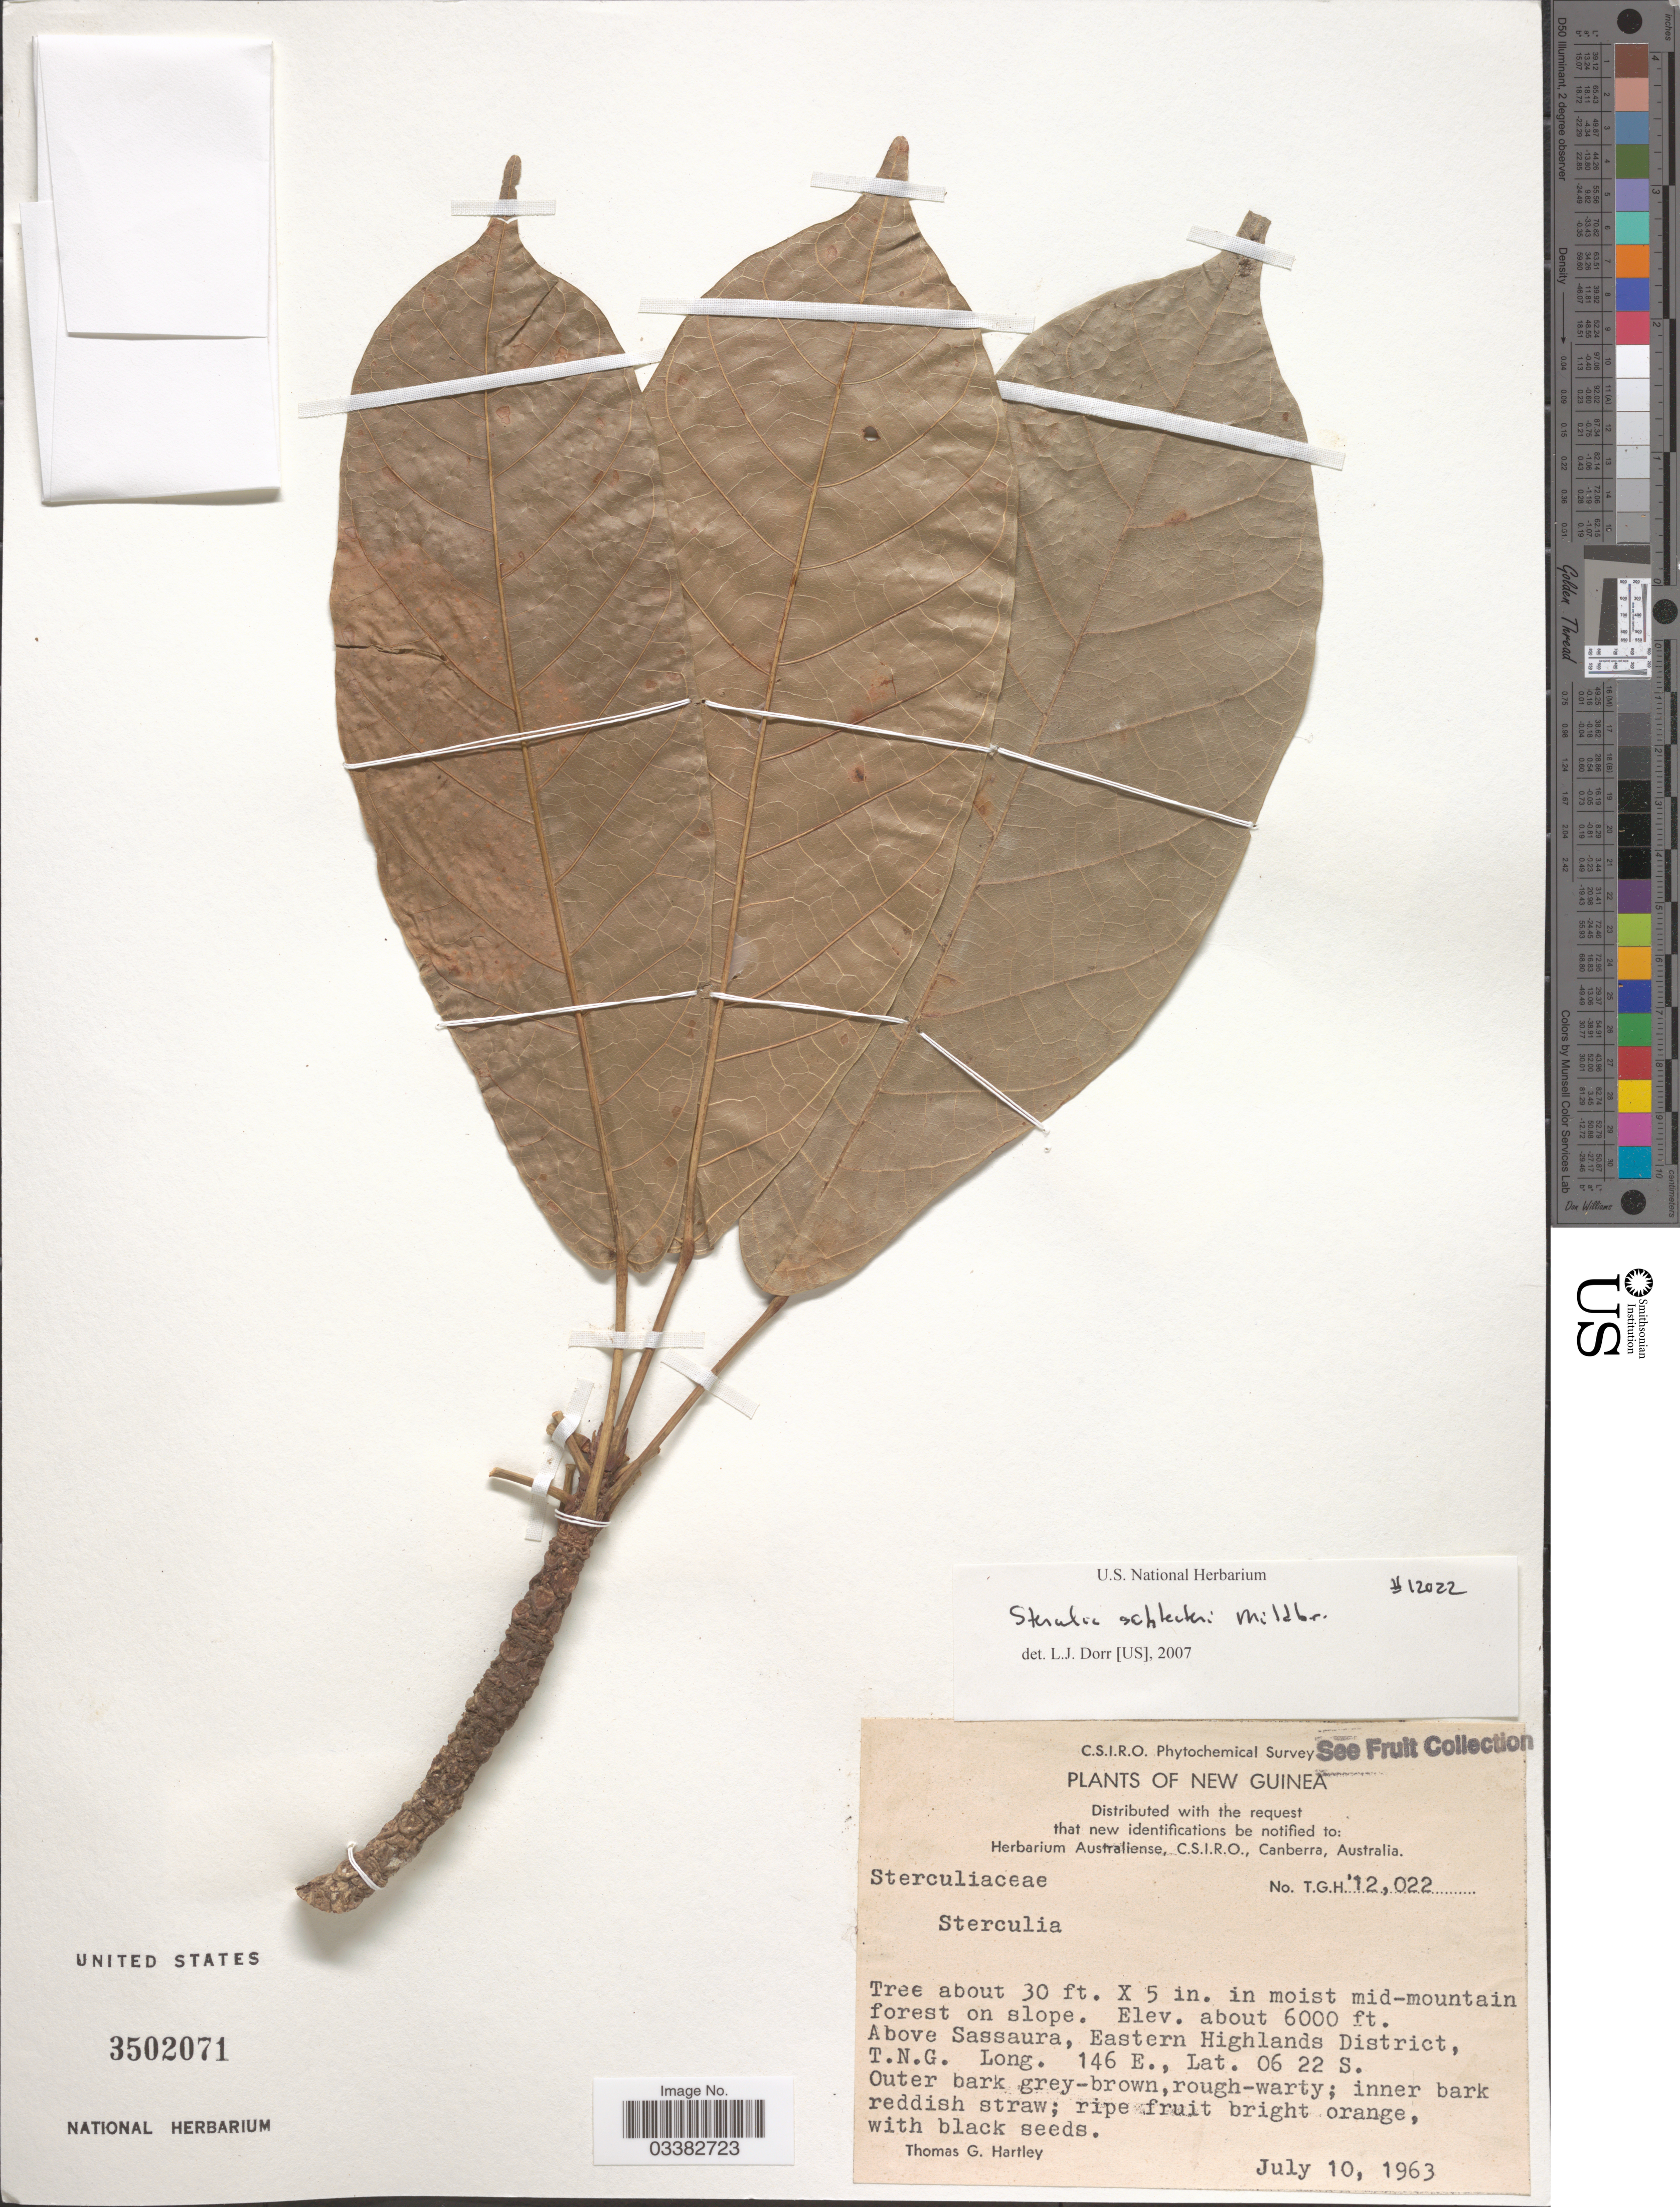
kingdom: Plantae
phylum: Tracheophyta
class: Magnoliopsida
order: Malvales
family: Malvaceae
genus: Sterculia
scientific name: Sterculia schlechteri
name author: Mildbr.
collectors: T. Hartley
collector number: T.G.H. 12022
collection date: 1963-07-10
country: Papua New Guinea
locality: New Guinea. Above Sassaura, Eastern Highlands District, T.N.G.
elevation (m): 1829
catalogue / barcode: US 3502071